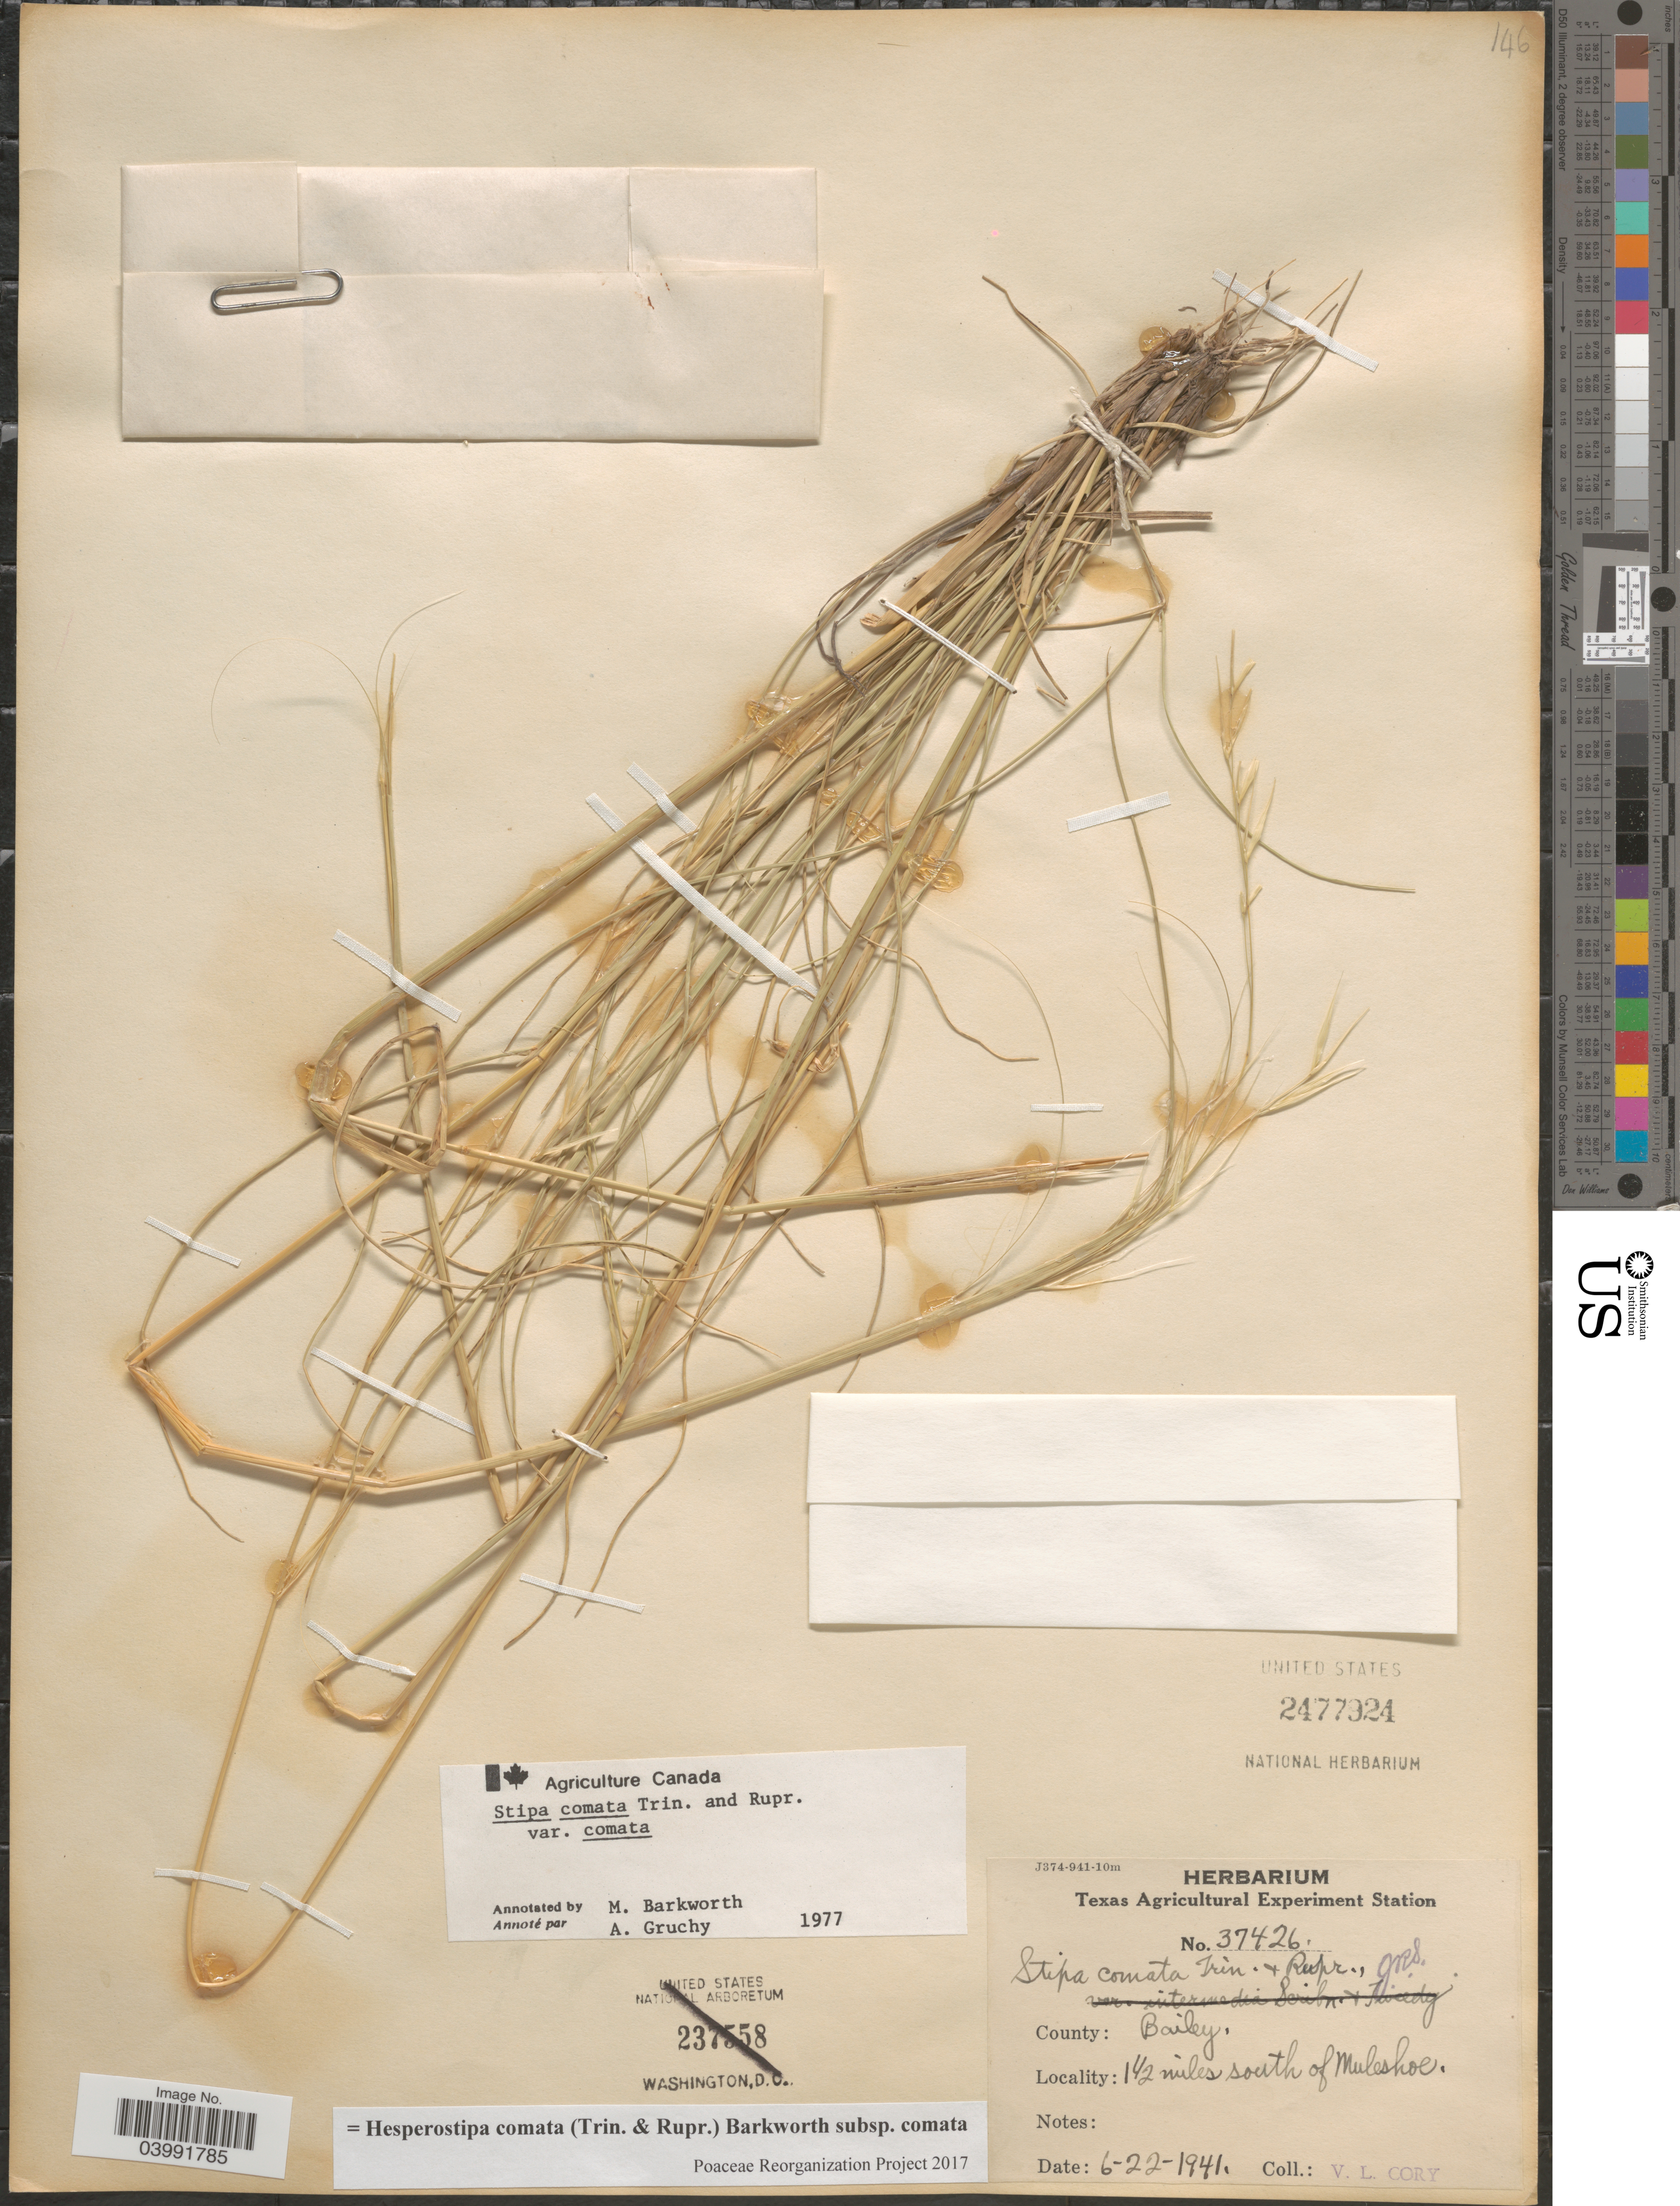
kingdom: Plantae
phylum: Tracheophyta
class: Liliopsida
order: Poales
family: Poaceae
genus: Hesperostipa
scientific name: Hesperostipa comata subsp. comata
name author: (Trin. & Rupr.) Barkworth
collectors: V. Cory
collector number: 37426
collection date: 1941-06-22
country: United States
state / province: Texas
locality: County: Bailey. 1½ miles south of Muleshoe.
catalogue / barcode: US 2477924